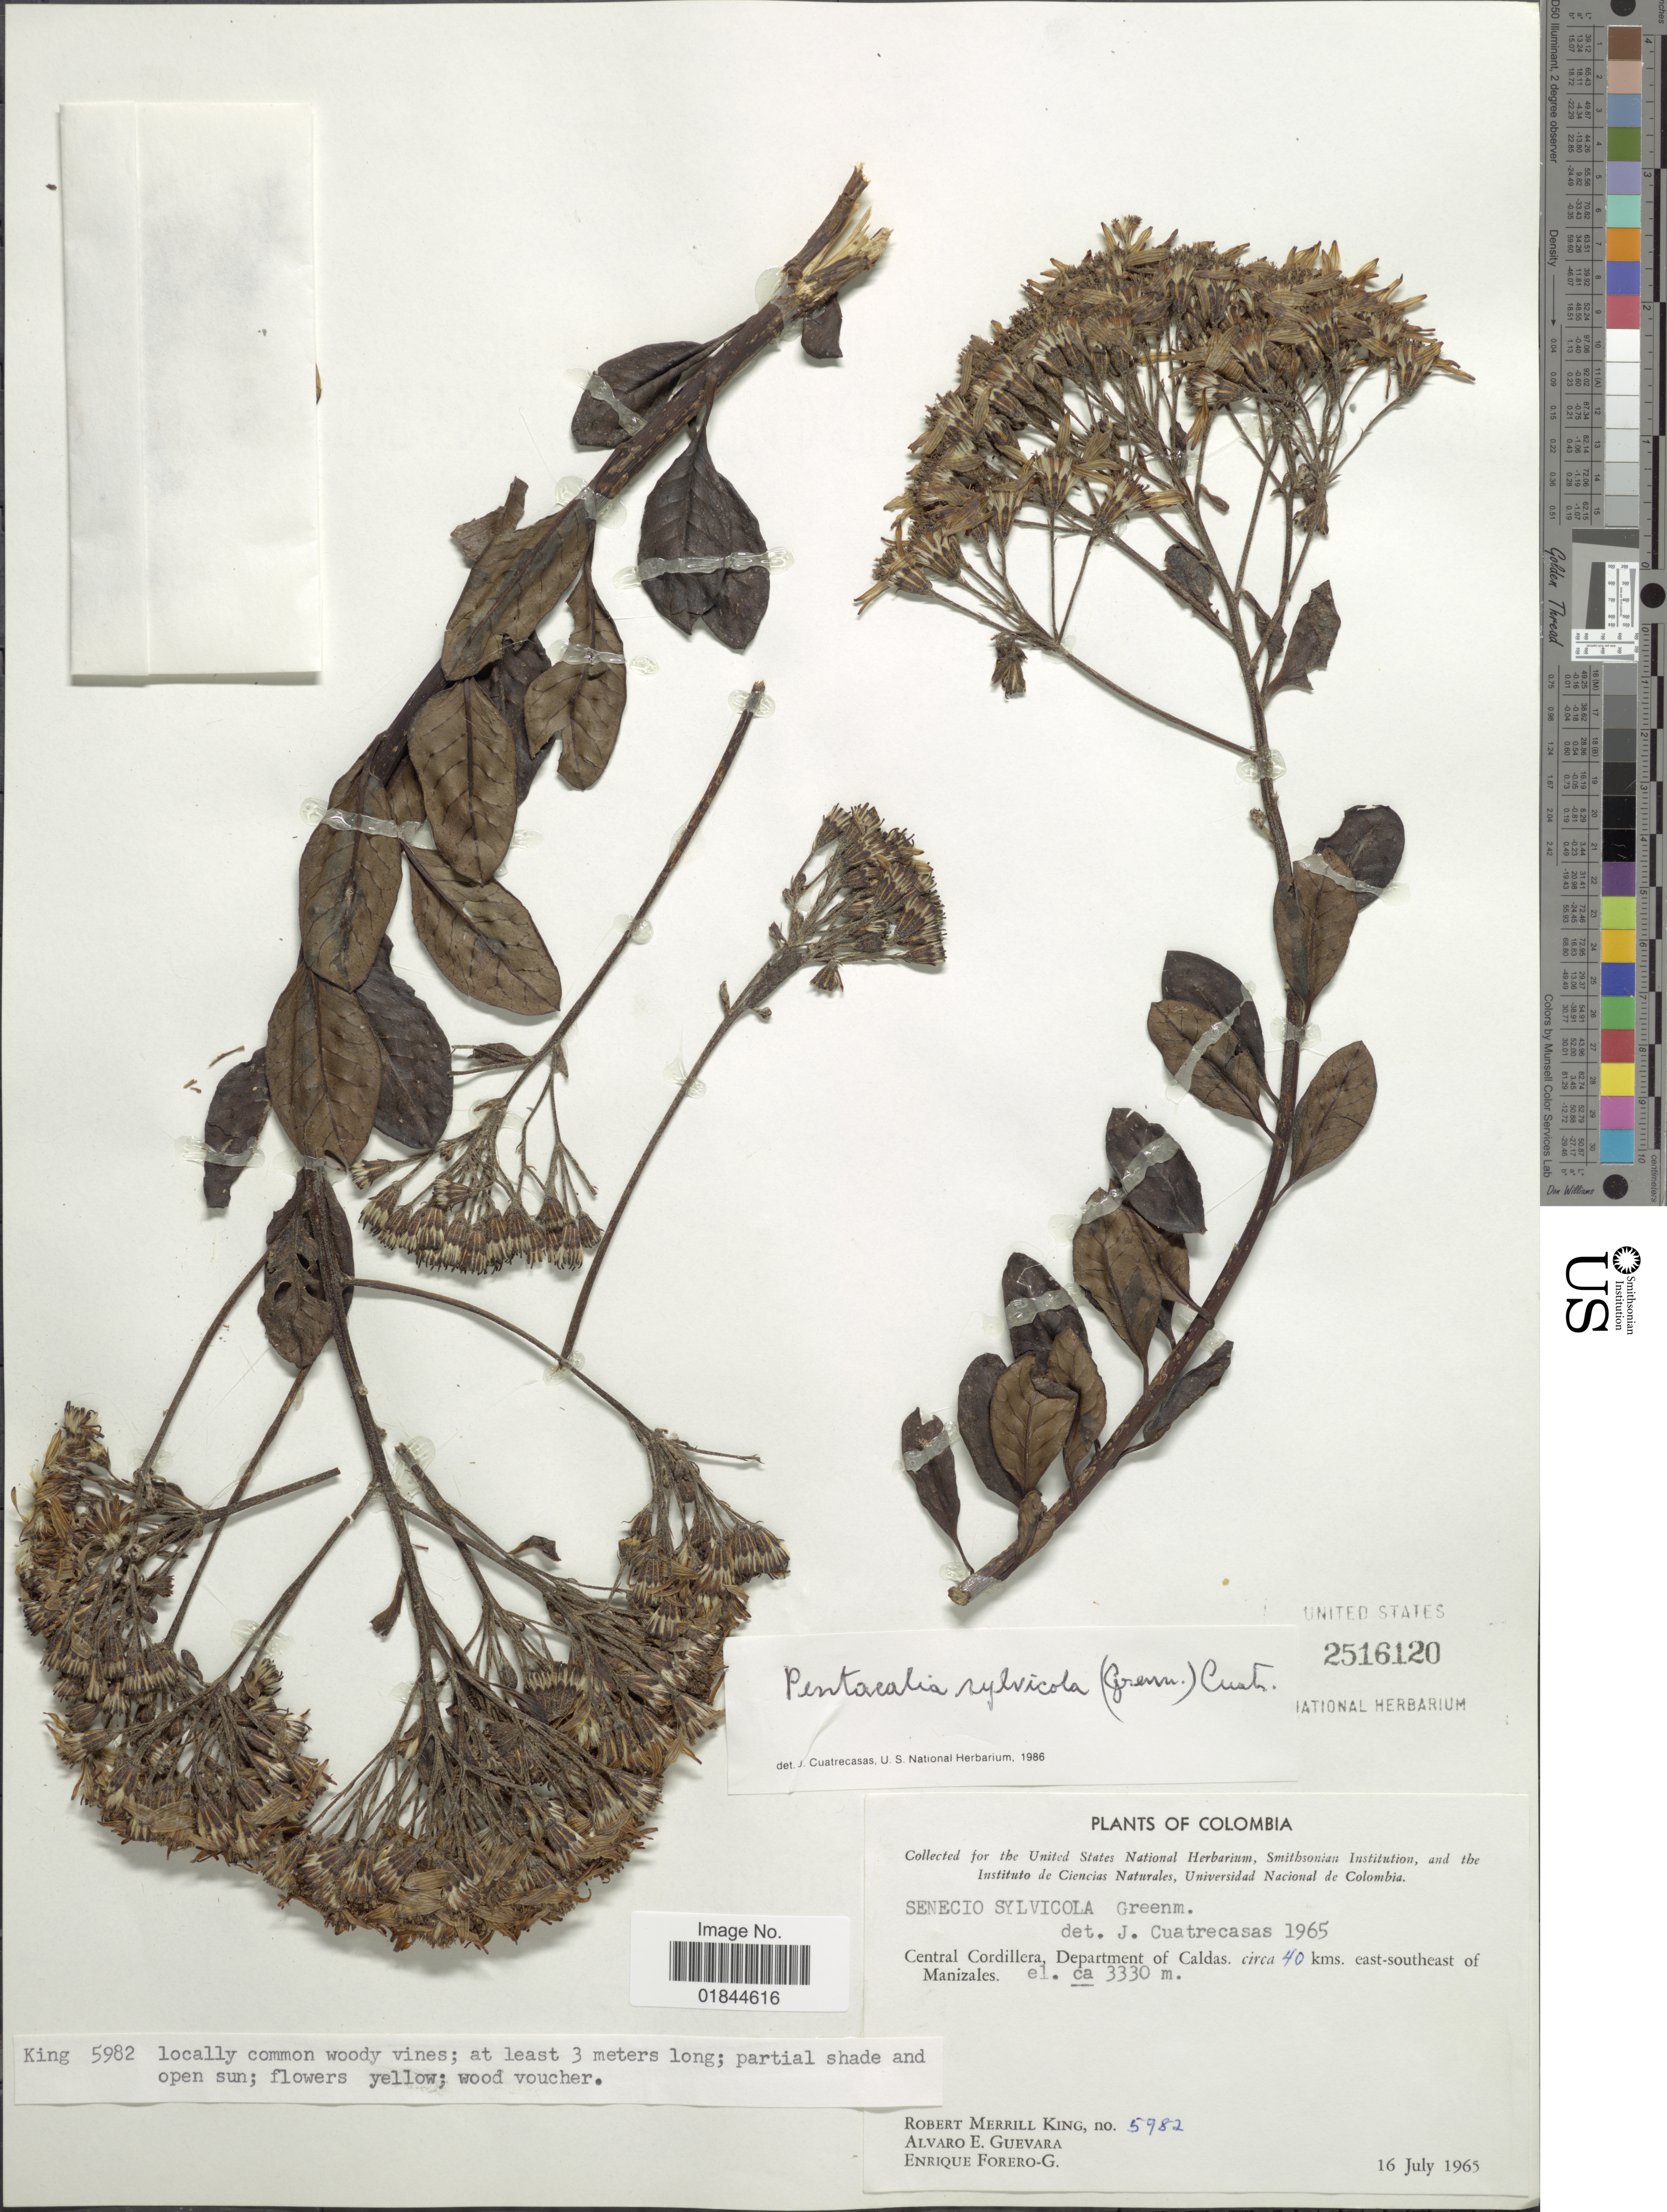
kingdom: Plantae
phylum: Tracheophyta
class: Magnoliopsida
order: Asterales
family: Asteraceae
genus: Pentacalia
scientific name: Pentacalia sylvicola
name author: (Greenm.) Cuatrec.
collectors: R. M. King, A. E. Guevara & E. Forero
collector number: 5982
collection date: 1965-07-16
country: Colombia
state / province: Caldas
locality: Central Cordillera, circa 40 kms, east-southeast of Manizales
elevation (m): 3330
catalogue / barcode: US 2516120